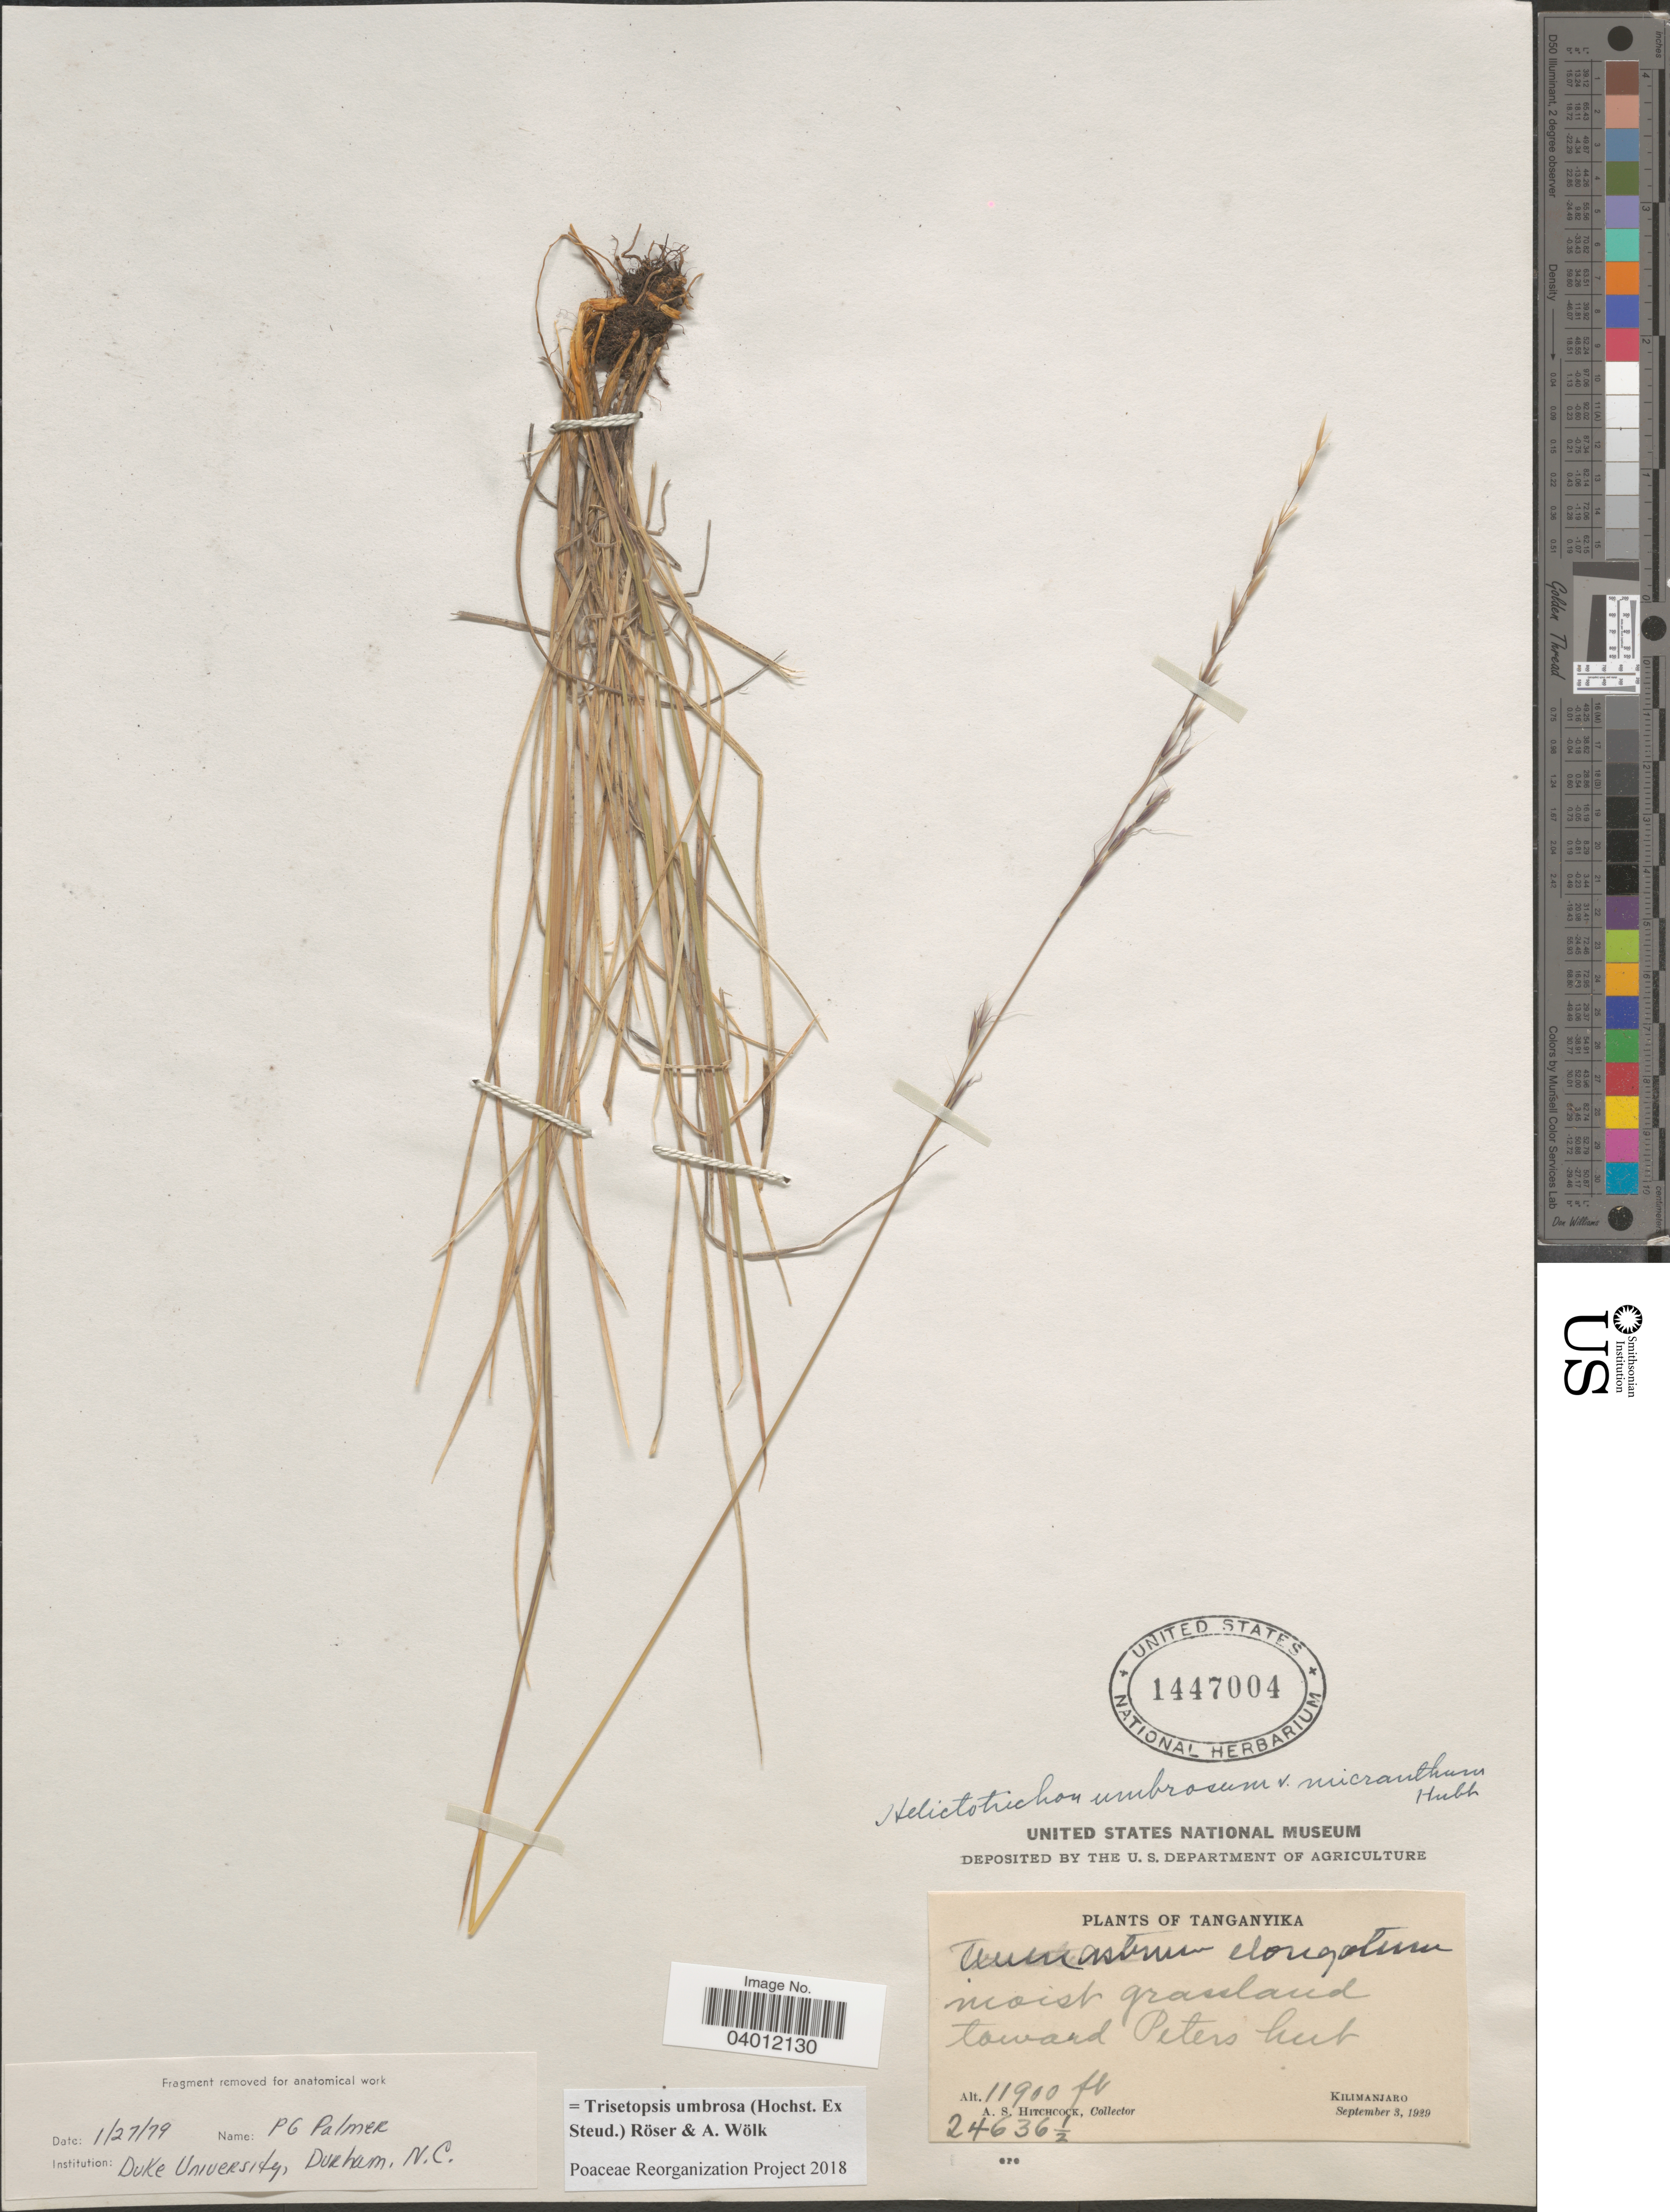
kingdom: Plantae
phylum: Tracheophyta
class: Liliopsida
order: Poales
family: Poaceae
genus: Trisetopsis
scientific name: Trisetopsis umbrosa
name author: (Hochst. ex Steud.) Röser & Wölk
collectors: A. S. Hitchcock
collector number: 24636½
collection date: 1929-09-03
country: Tanzania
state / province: Kilimanjaro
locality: Tanganyika. Moist grassland toward Peters hut.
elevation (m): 3627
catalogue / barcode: US 1447004